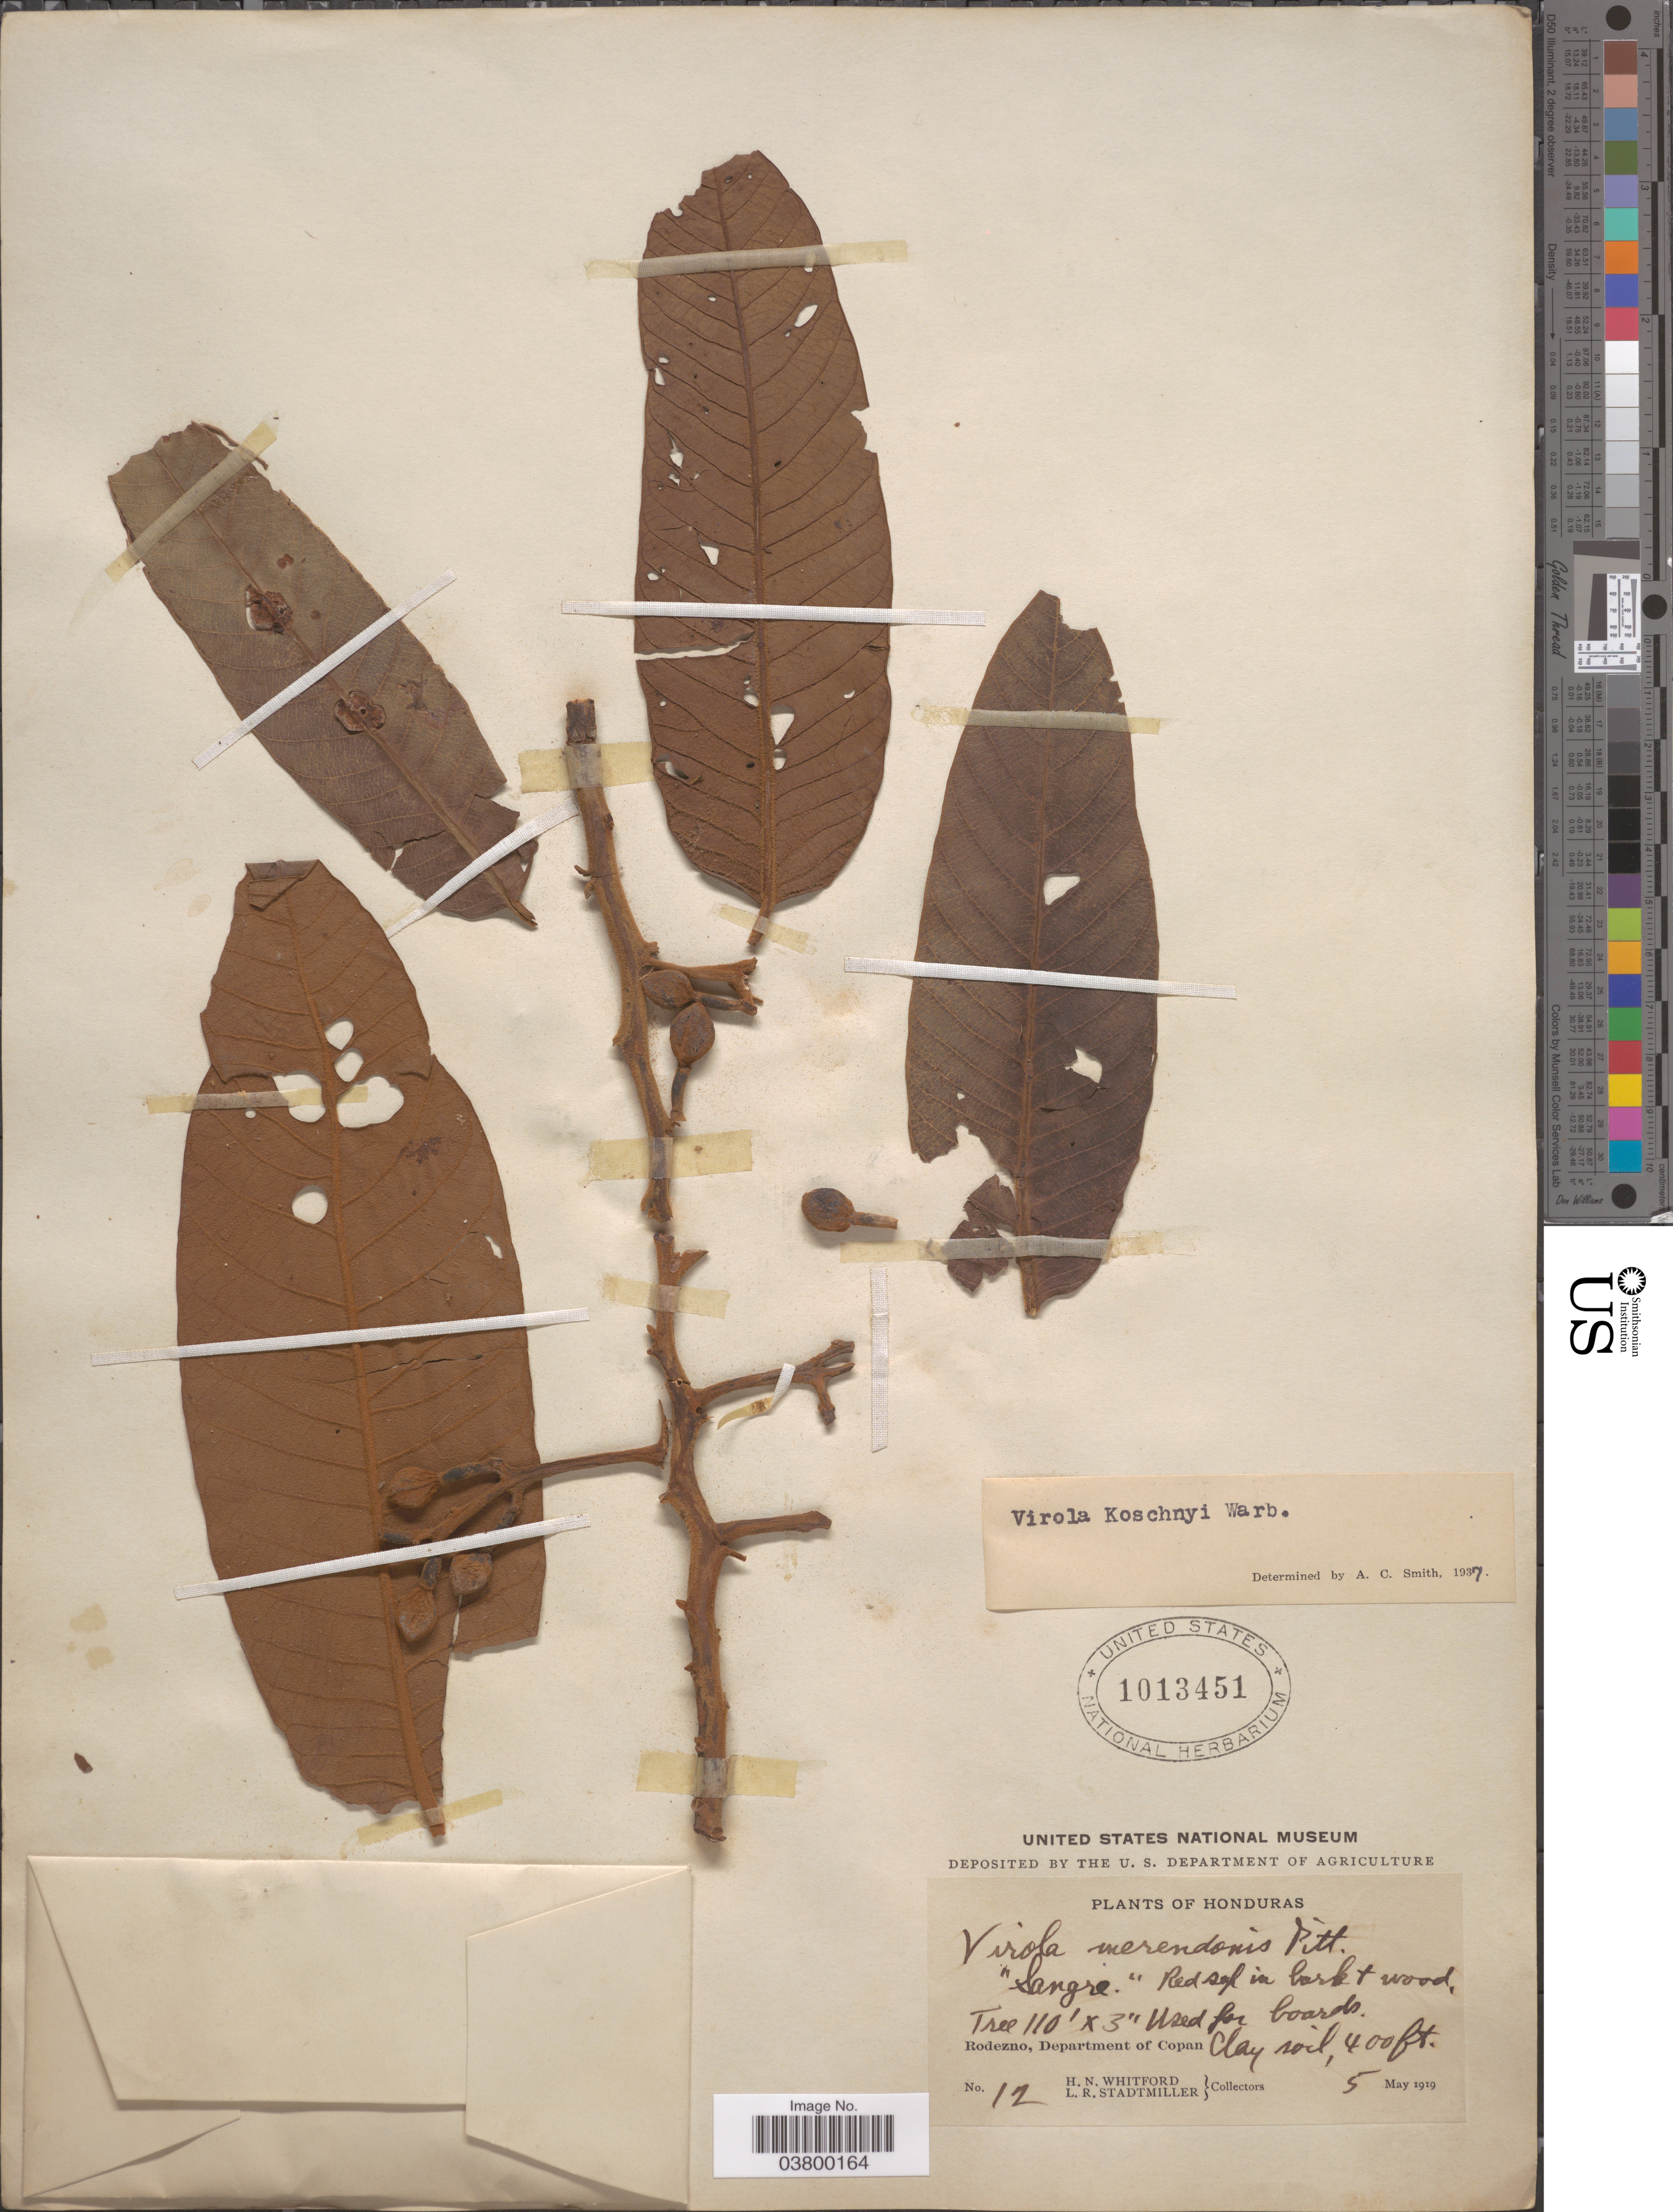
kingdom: Plantae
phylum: Tracheophyta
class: Magnoliopsida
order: Magnoliales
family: Myristicaceae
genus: Virola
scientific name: Virola koschnyi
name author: Warb.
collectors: H. N. Whitford & L. Stadtmiller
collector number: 12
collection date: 1919-05-05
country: Honduras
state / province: Copan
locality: Rodezno, Department of Copan.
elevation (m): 122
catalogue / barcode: US 1013451